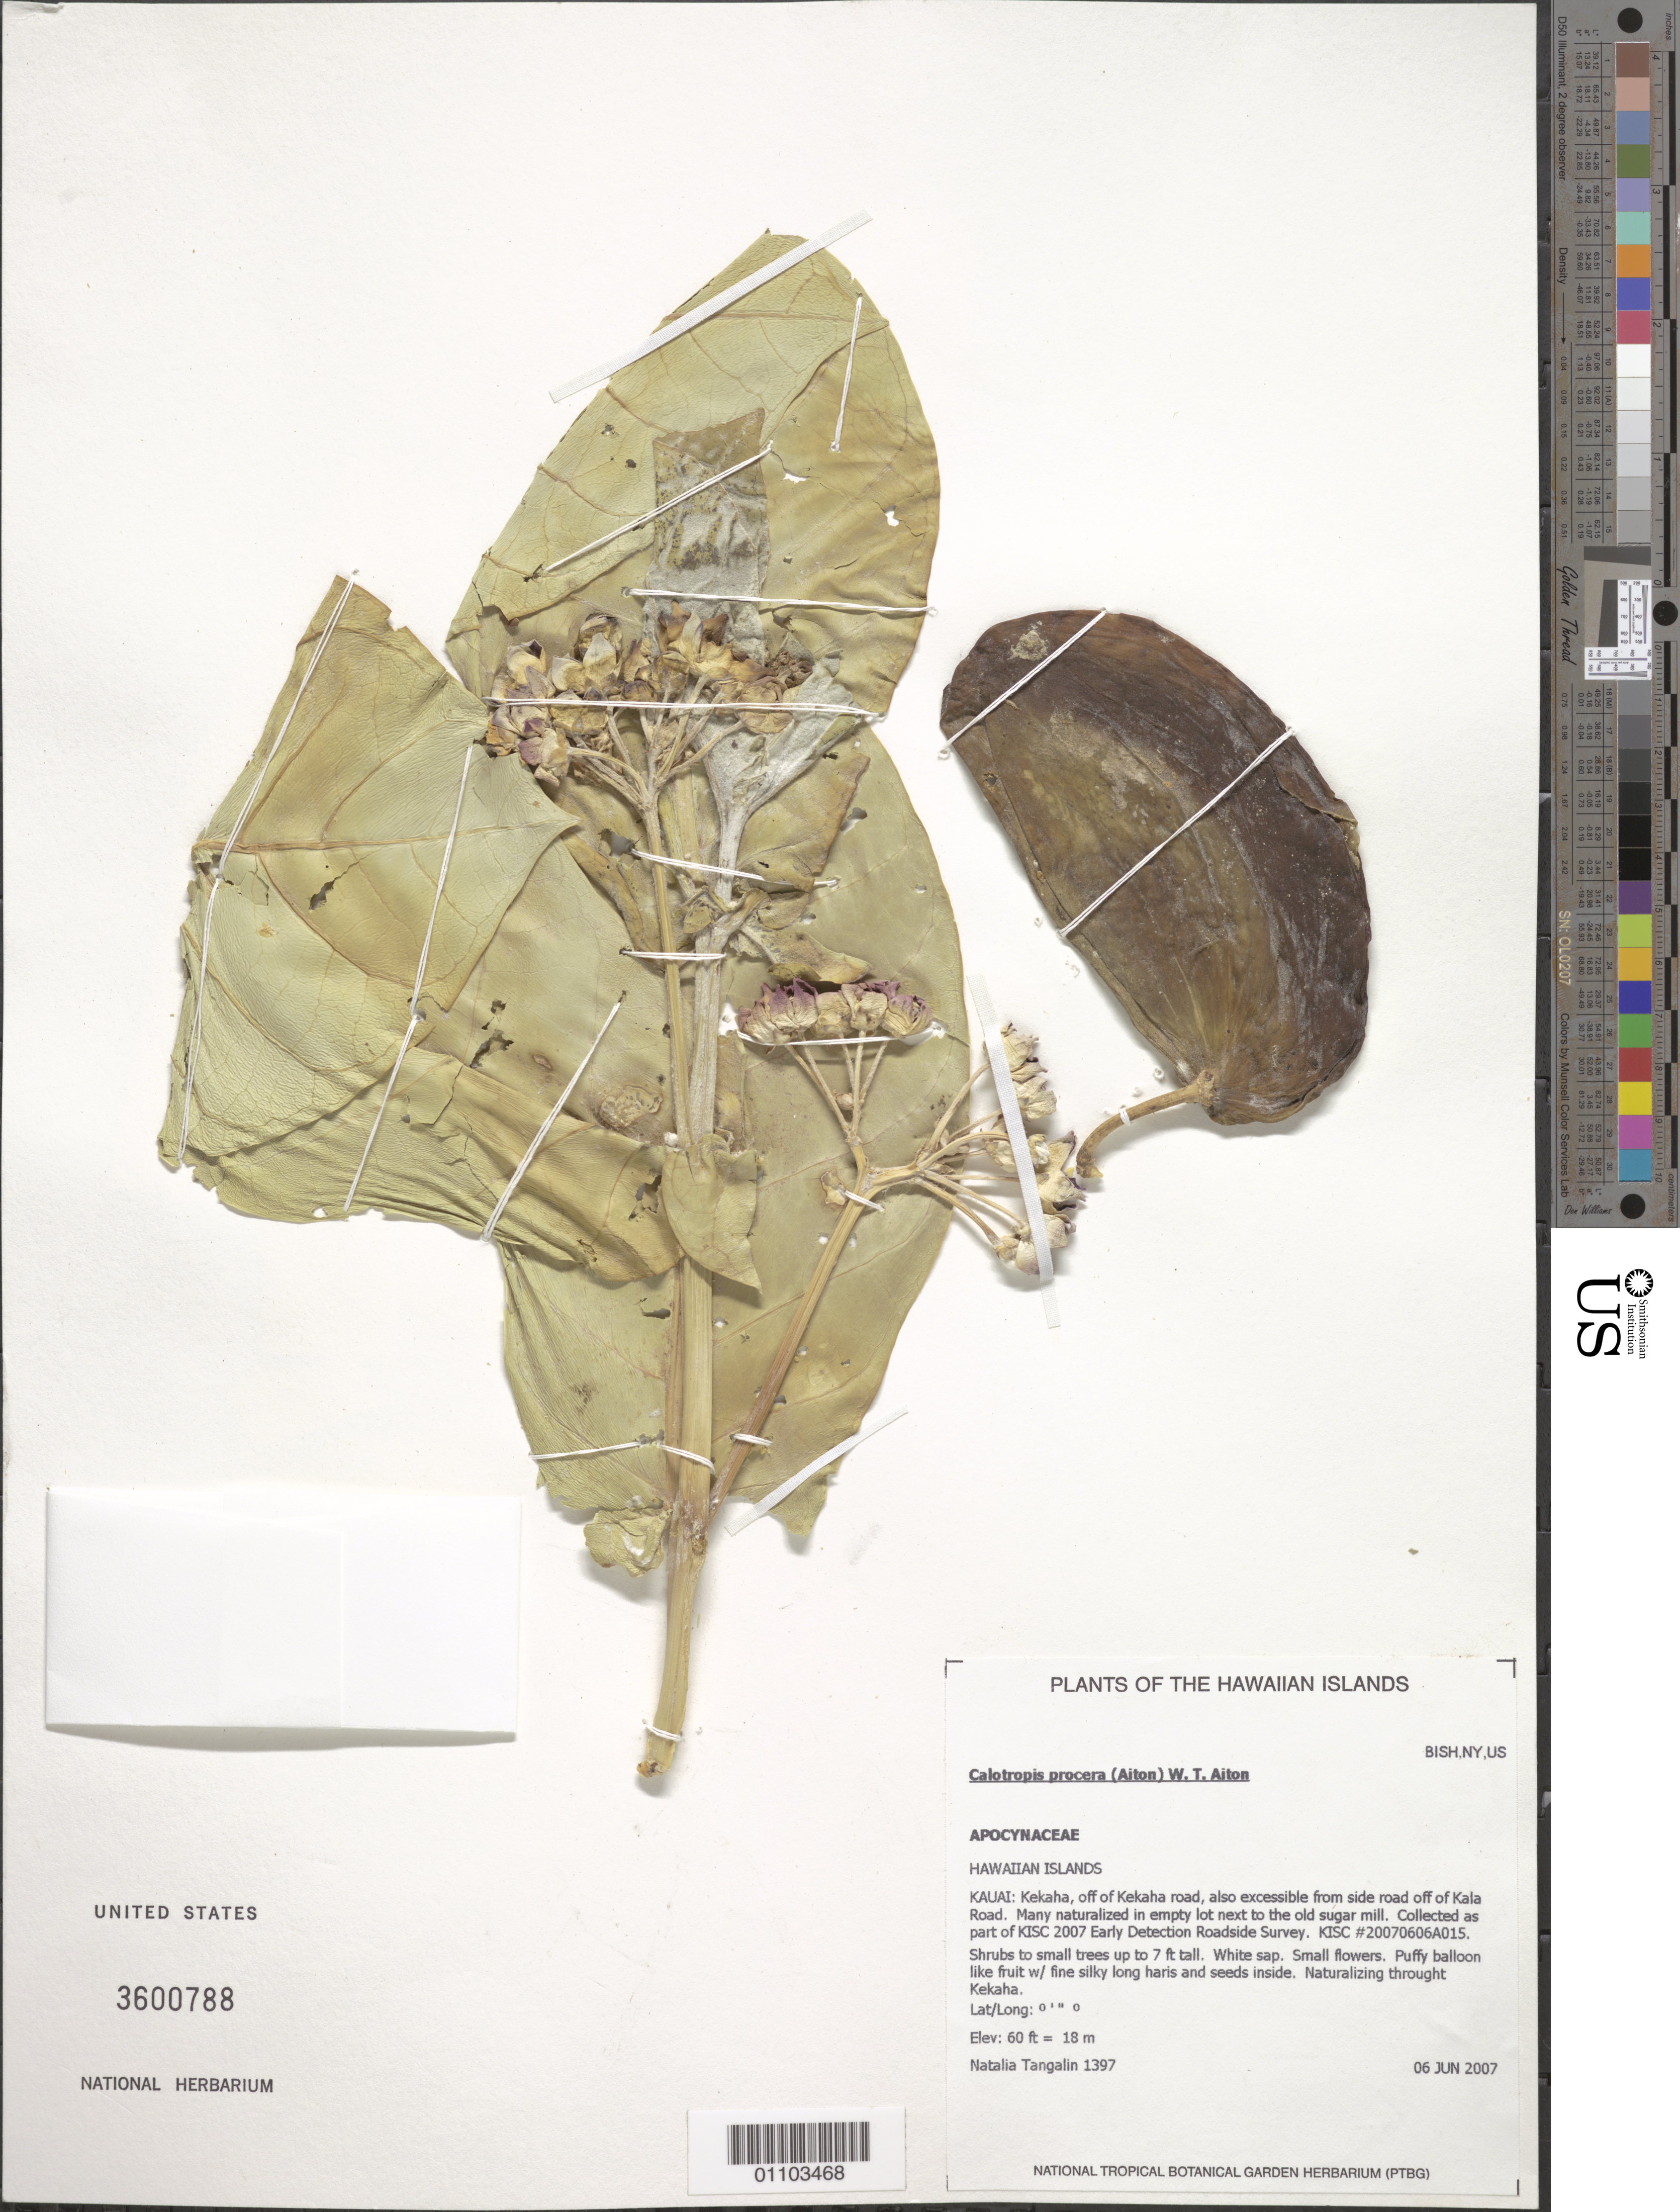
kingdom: Plantae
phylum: Tracheophyta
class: Magnoliopsida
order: Gentianales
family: Apocynaceae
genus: Calotropis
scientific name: Calotropis procera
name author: (Aiton) W.T. Aiton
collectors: N. Tangalin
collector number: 1397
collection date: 2007-06-06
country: United States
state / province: Hawaii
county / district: Kaui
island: Kaua'i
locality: Kekaha, off of Kekaha road, from side road off of Kala road.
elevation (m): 18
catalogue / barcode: US 3600788